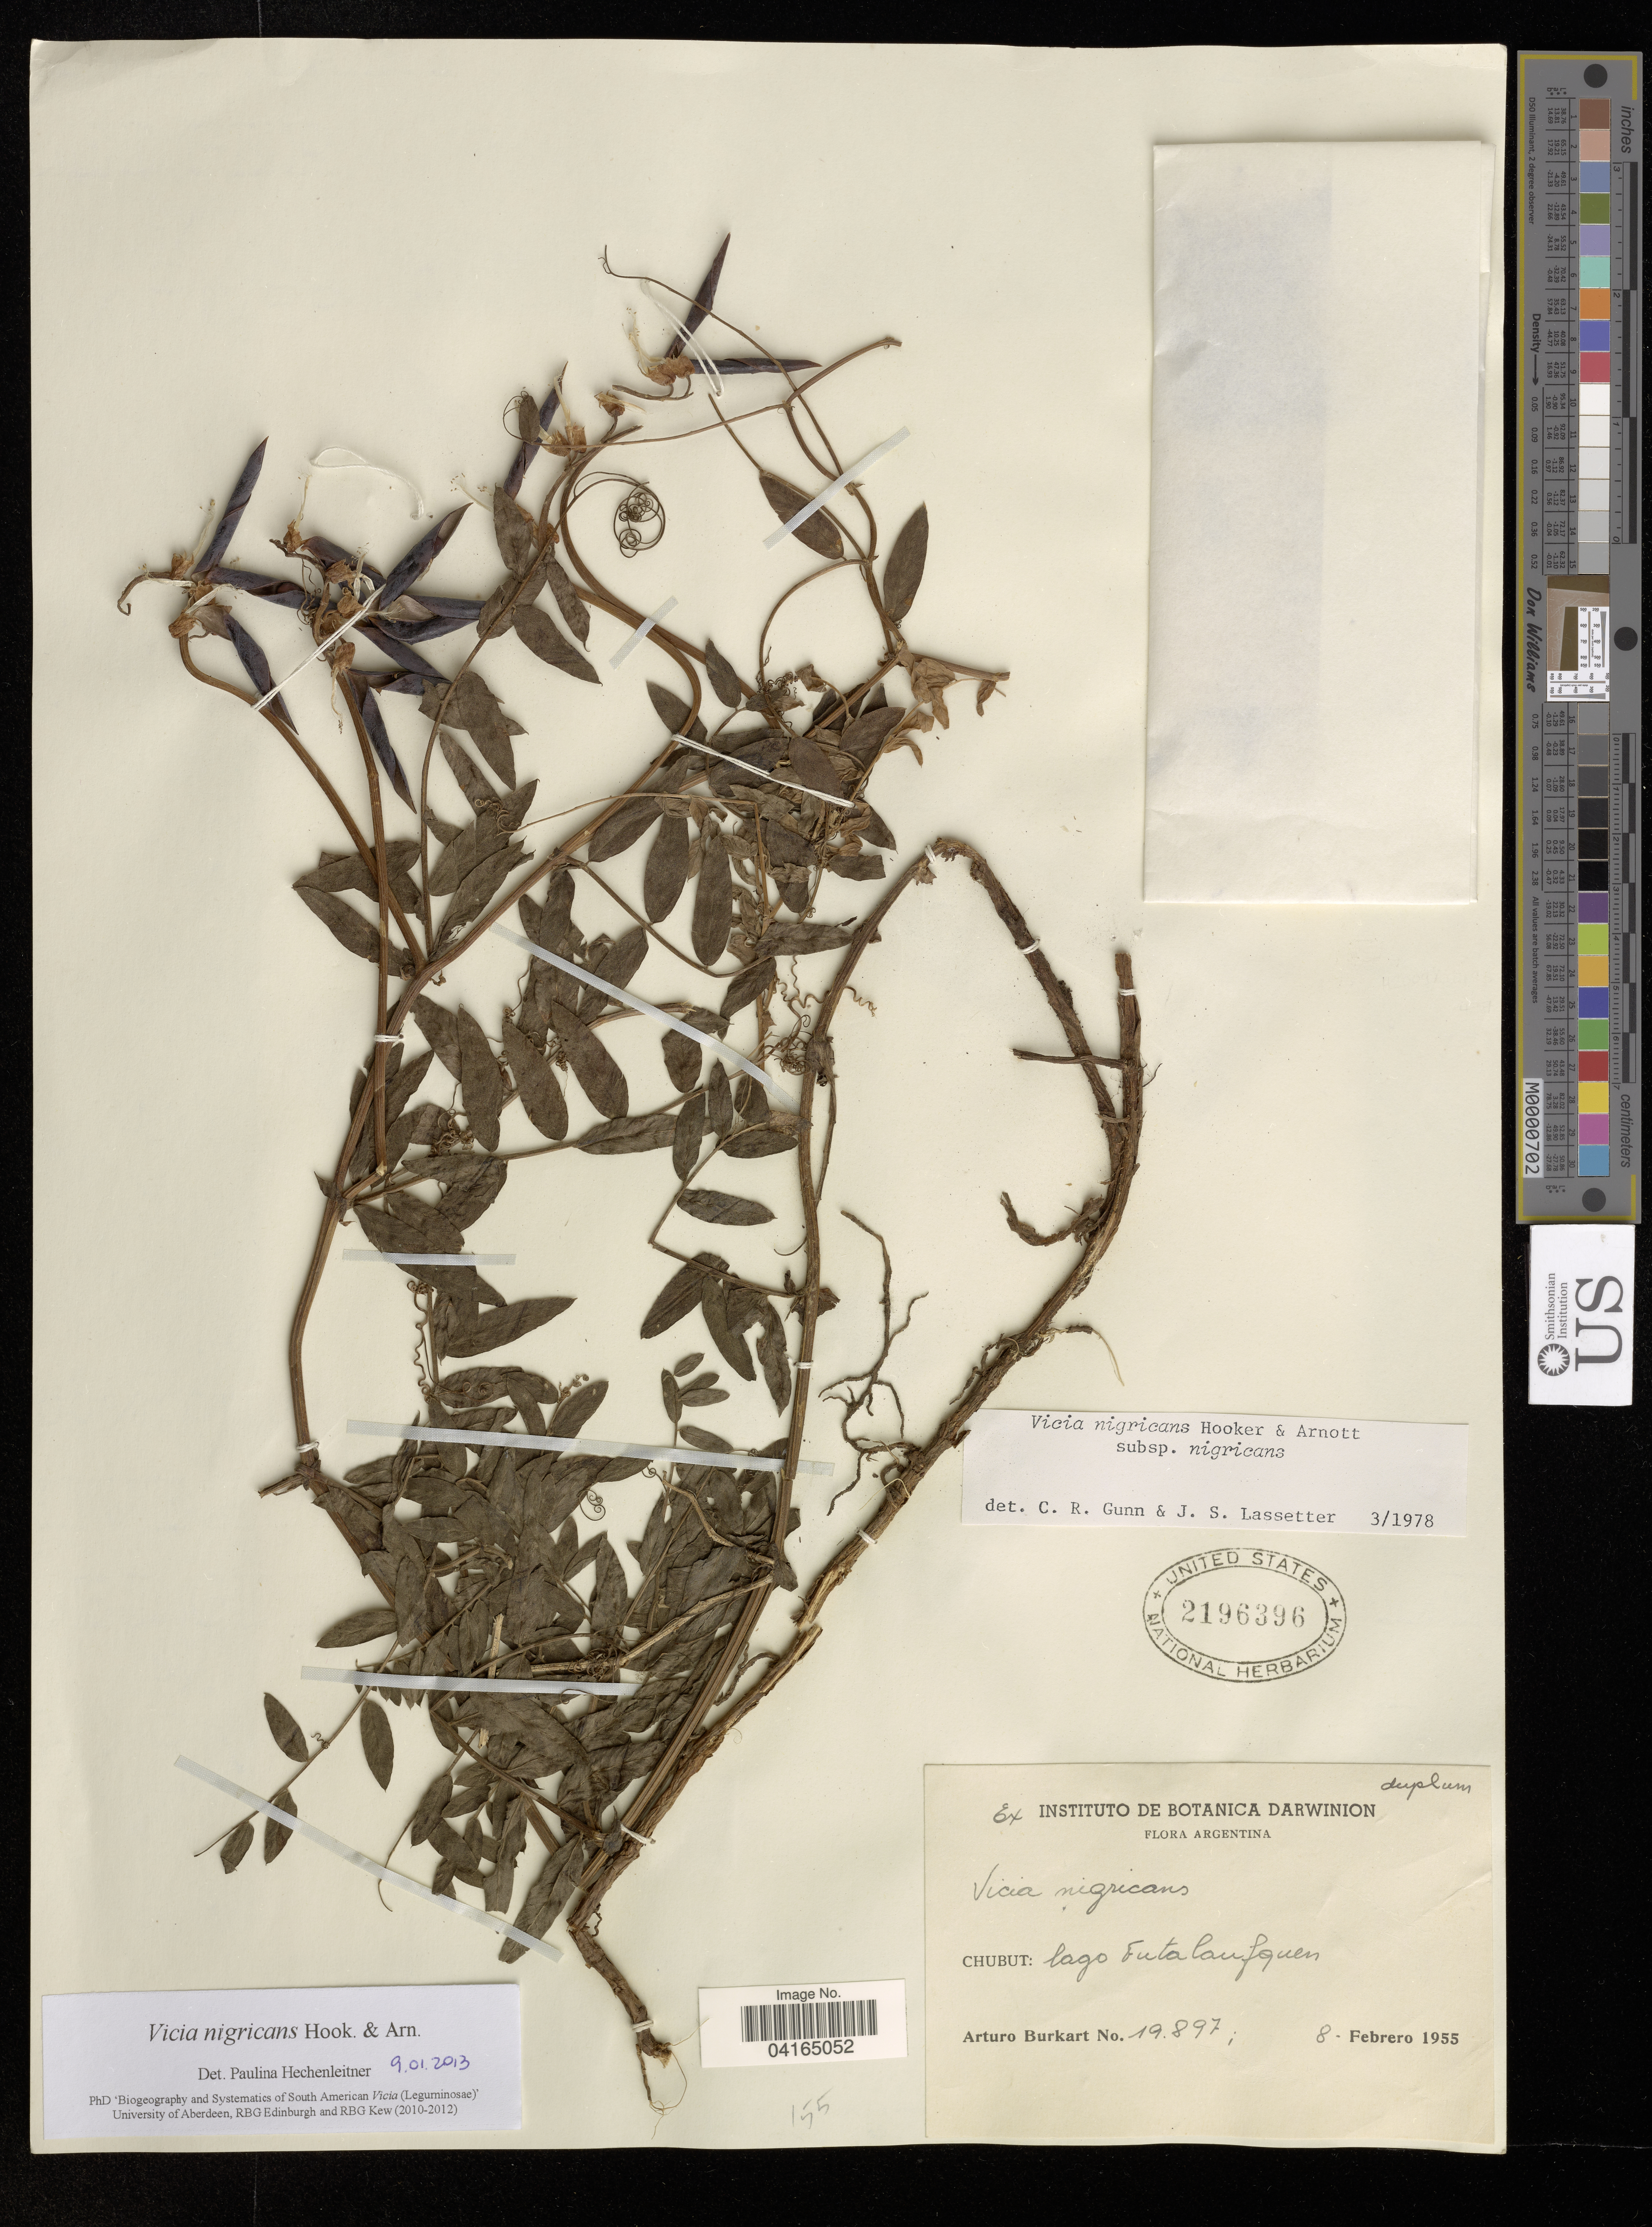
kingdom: Plantae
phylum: Tracheophyta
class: Magnoliopsida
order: Fabales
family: Fabaceae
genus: Vicia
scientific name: Vicia nigricans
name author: Hook. & Arn.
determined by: Hechenleitner, Paulina, RBG Edinburgh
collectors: A. E. Burkart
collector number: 19.897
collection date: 1955-02-08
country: Argentina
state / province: Chubut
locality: Lago Futalaufquen.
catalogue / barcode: US 2196396